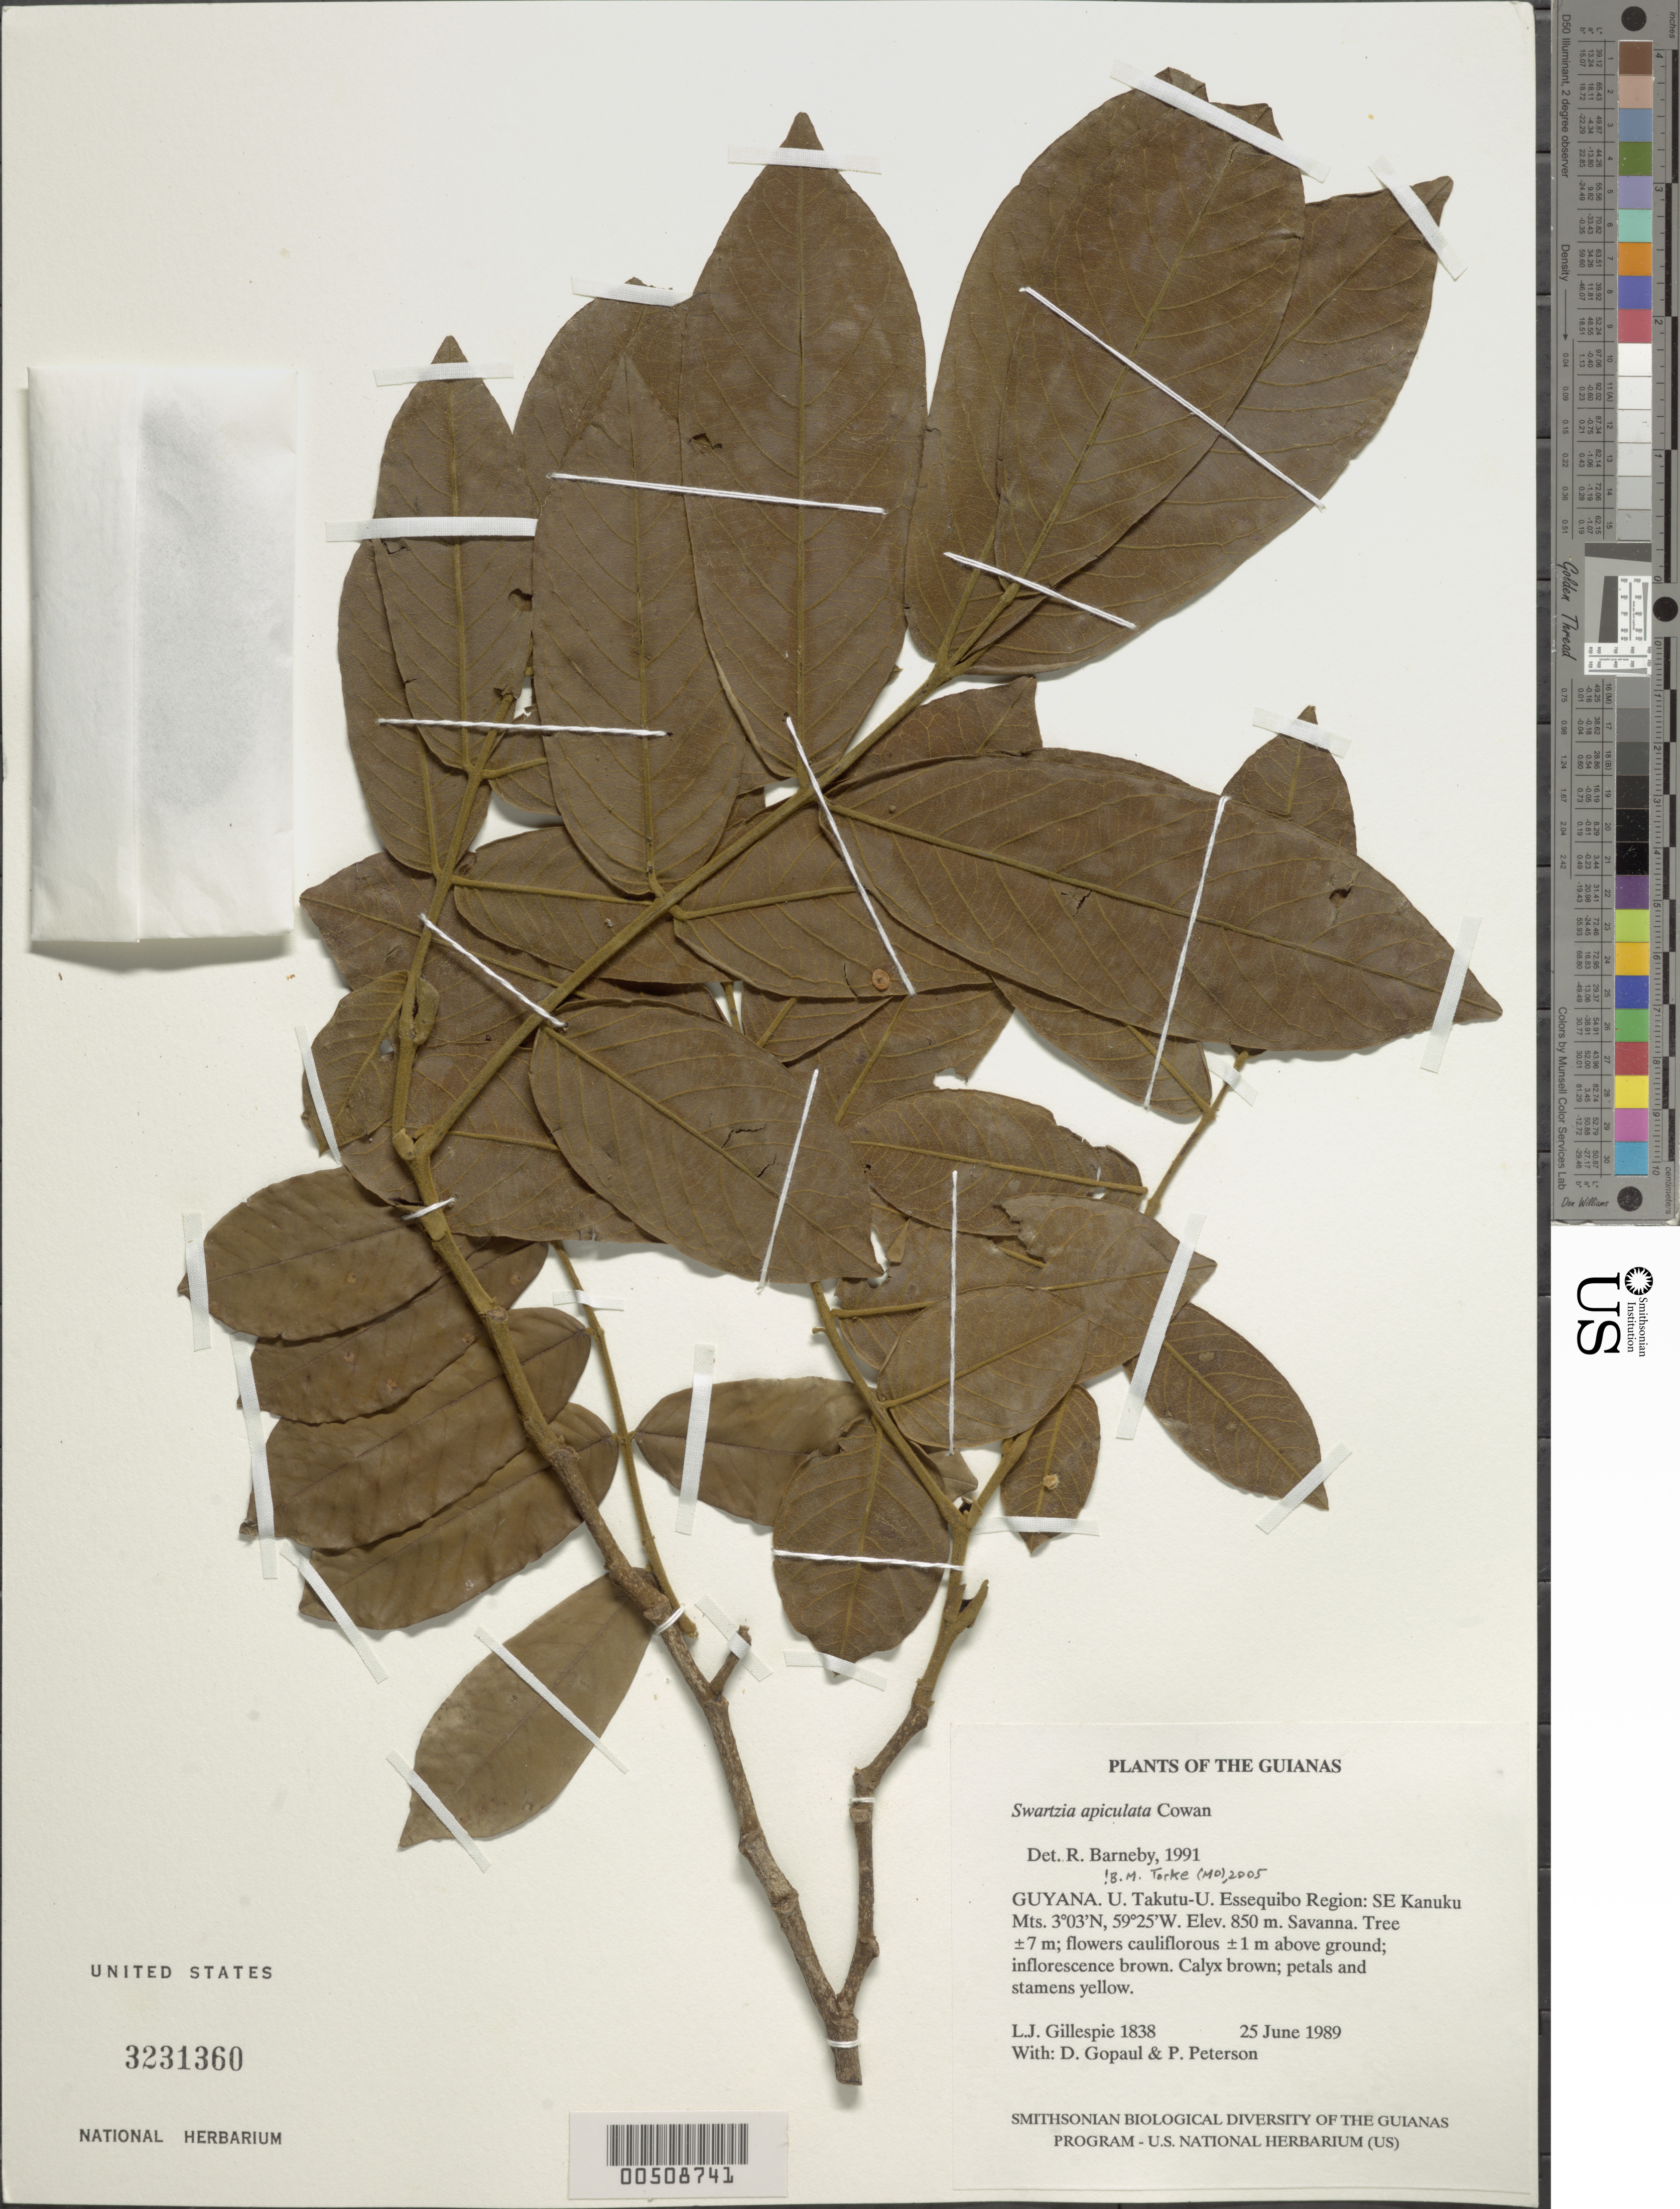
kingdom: Plantae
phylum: Tracheophyta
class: Magnoliopsida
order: Fabales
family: Fabaceae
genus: Swartzia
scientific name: Swartzia apiculata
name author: R.S. Cowan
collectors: L. J. Gillespie, D. Gopaul & P. M. Peterson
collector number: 1838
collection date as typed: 25 Jun 1989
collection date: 1989-06-25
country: Guyana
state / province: Essequibo Isl-W. Demerara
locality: Se kanuku mts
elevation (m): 259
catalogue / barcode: US 3231360